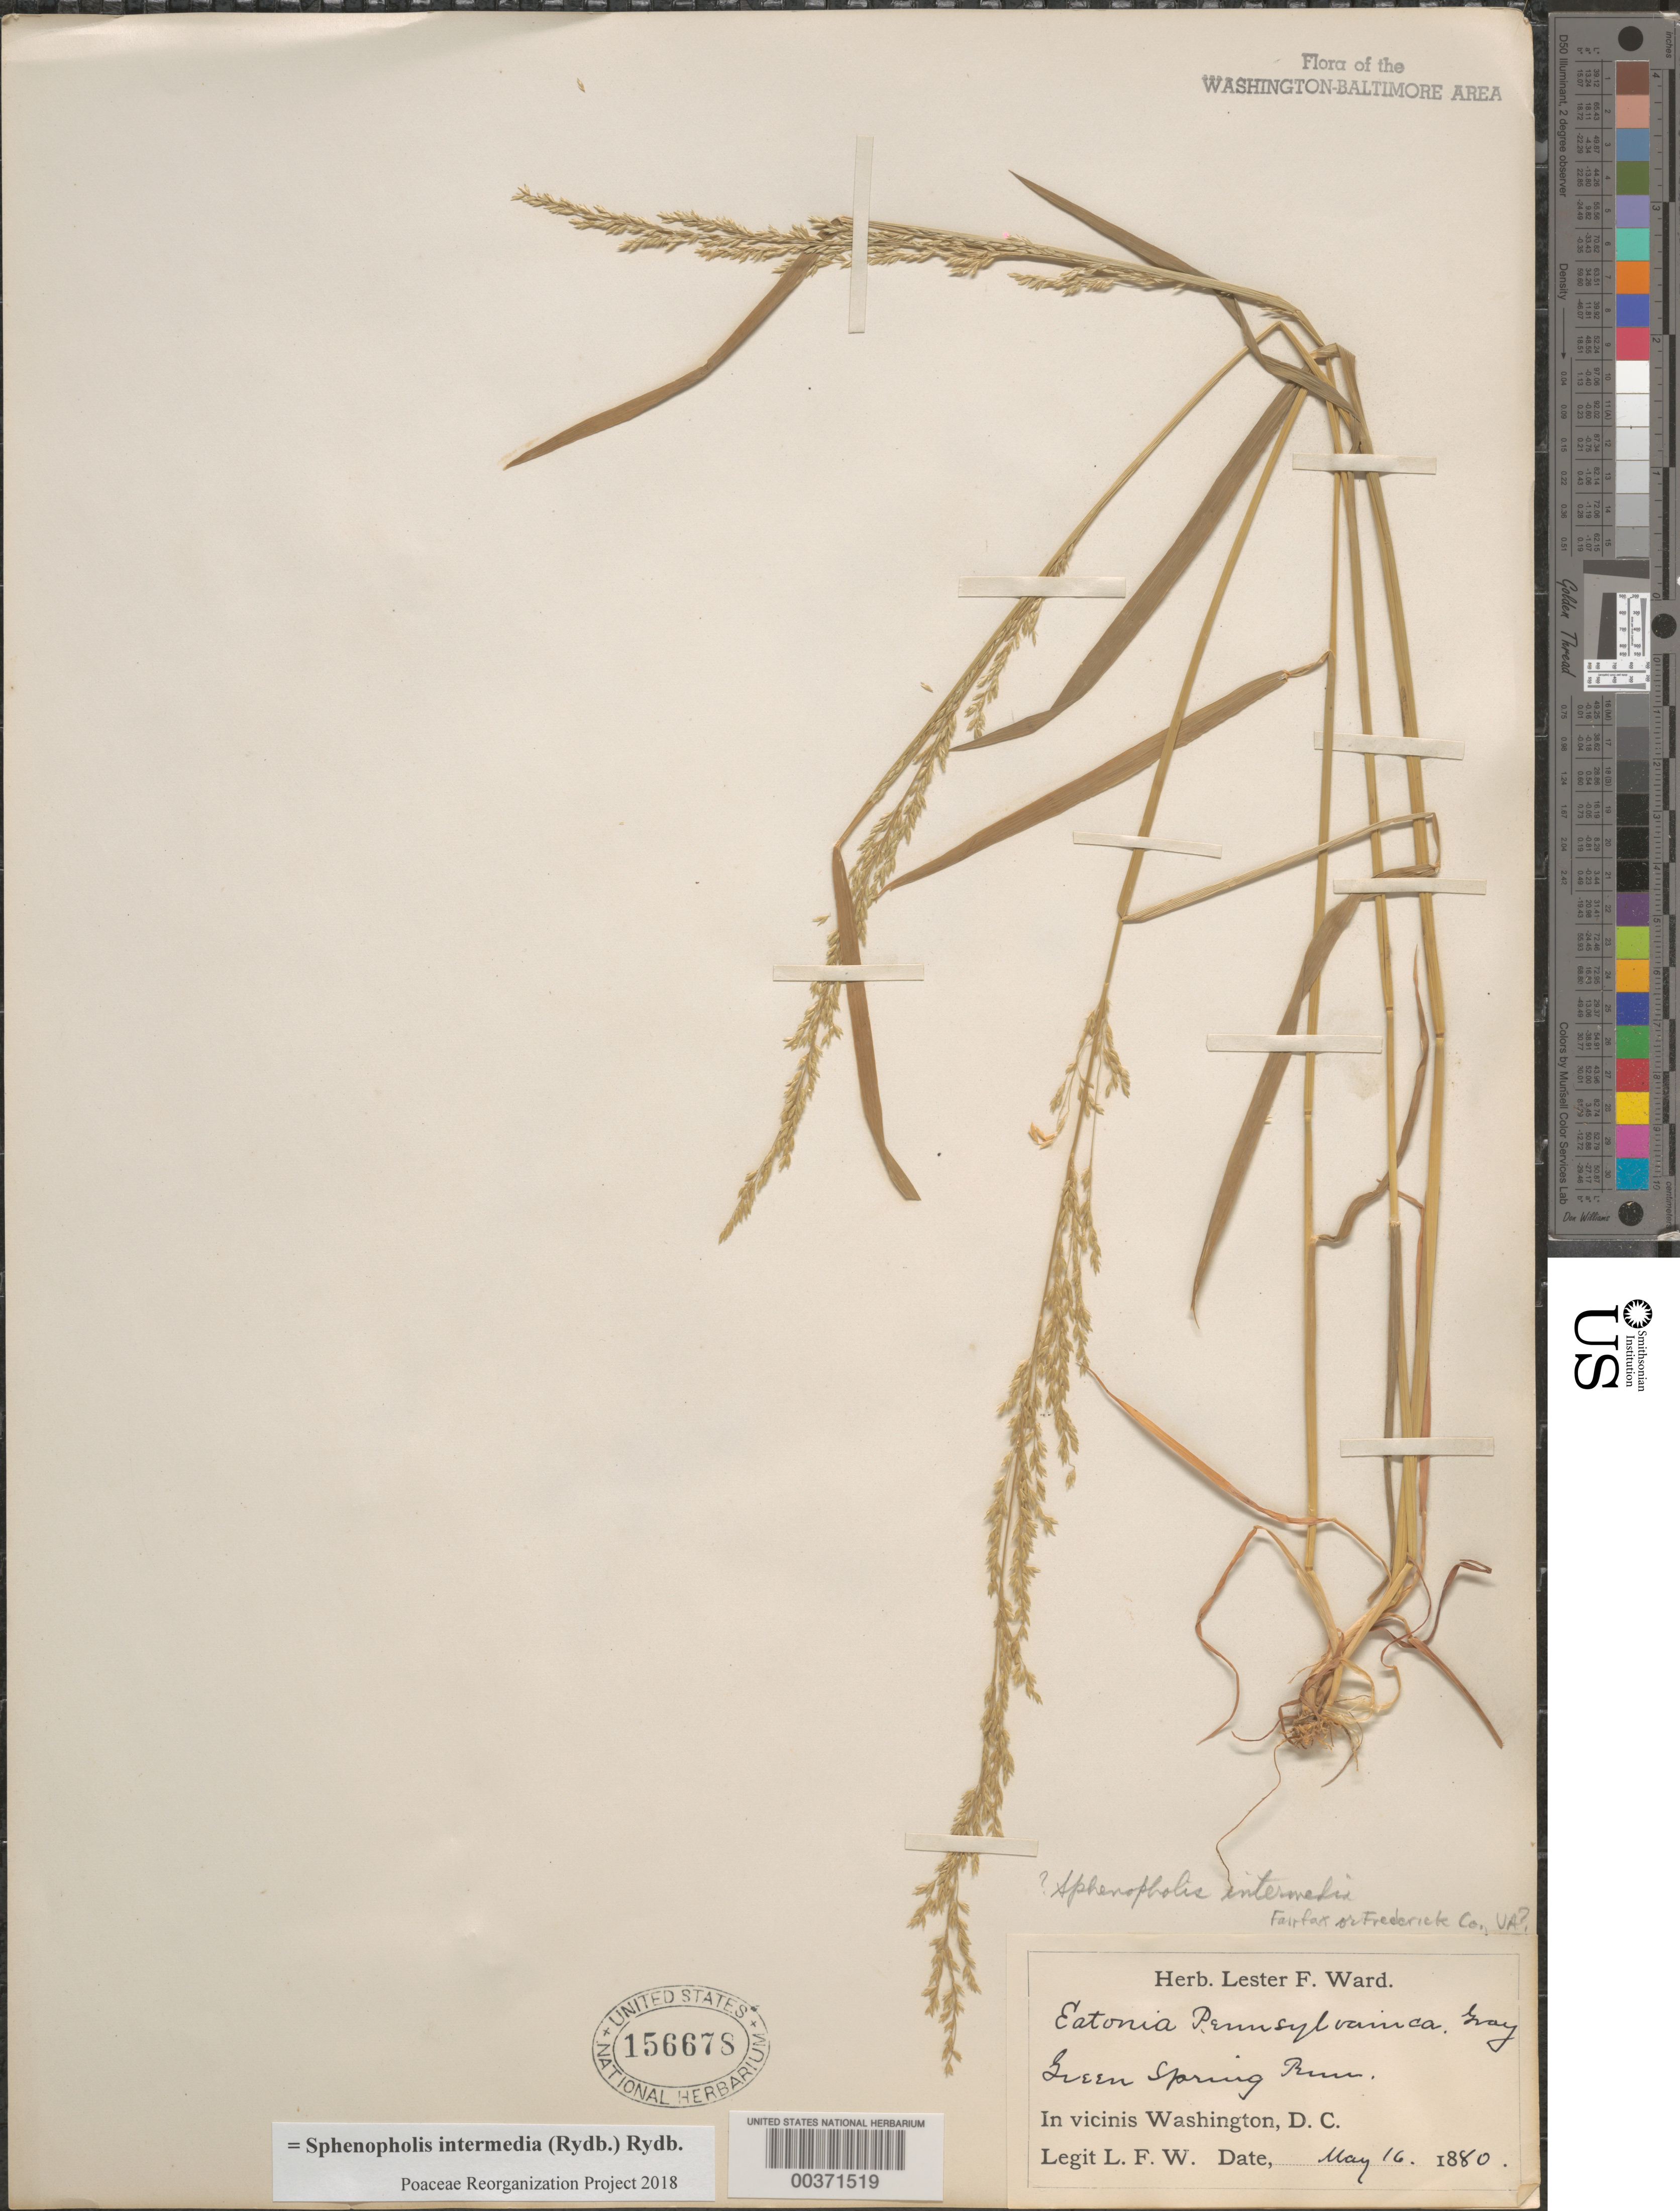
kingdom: Plantae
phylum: Tracheophyta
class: Liliopsida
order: Poales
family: Poaceae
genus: Sphenopholis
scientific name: Sphenopholis intermedia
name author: (Rydb.) Rydb.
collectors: L. F. Ward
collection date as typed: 16 May 1880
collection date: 1880-05-16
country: United States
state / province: Maryland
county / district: Baltimore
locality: Green Spring Run, Baltimore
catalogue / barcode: US 156678